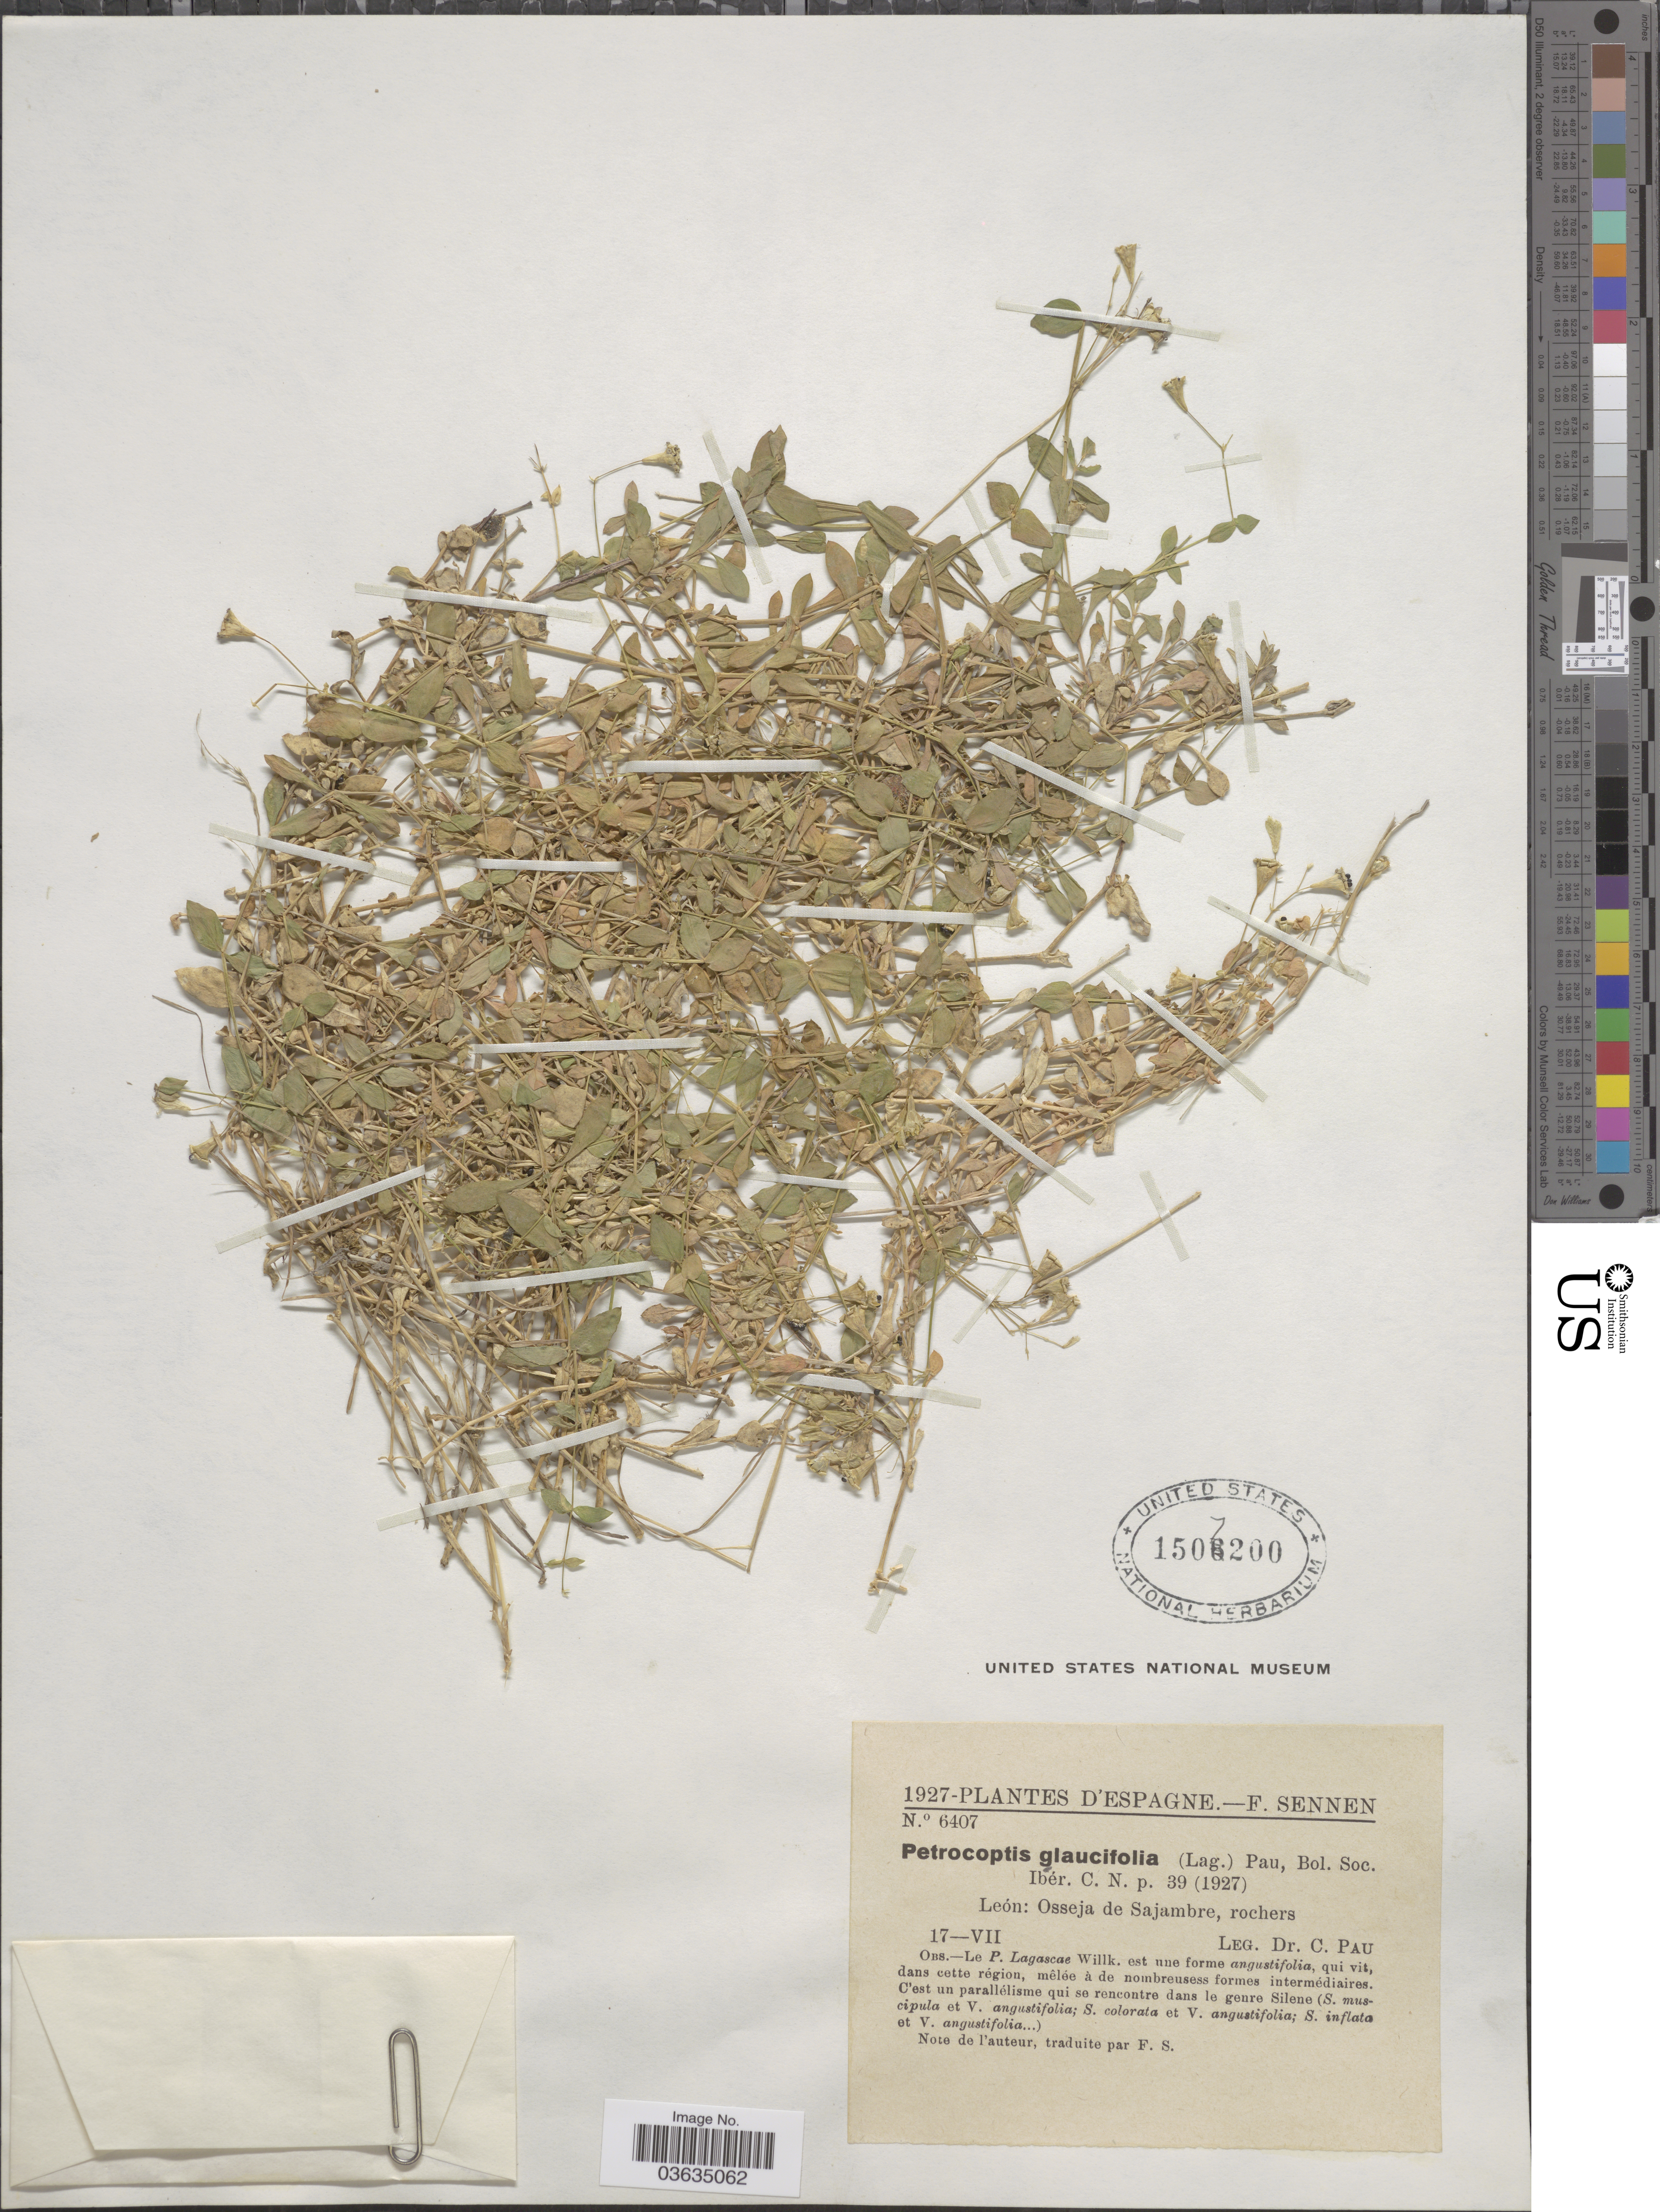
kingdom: Plantae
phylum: Tracheophyta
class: Magnoliopsida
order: Caryophyllales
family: Caryophyllaceae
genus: Petrocoptis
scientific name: Petrocoptis glaucifolia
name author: Boiss.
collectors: C. Pau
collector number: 6407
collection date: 1927-07-17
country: Spain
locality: D'Espagne. León: Osseja de Sajambre, rochers.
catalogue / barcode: US 1507200